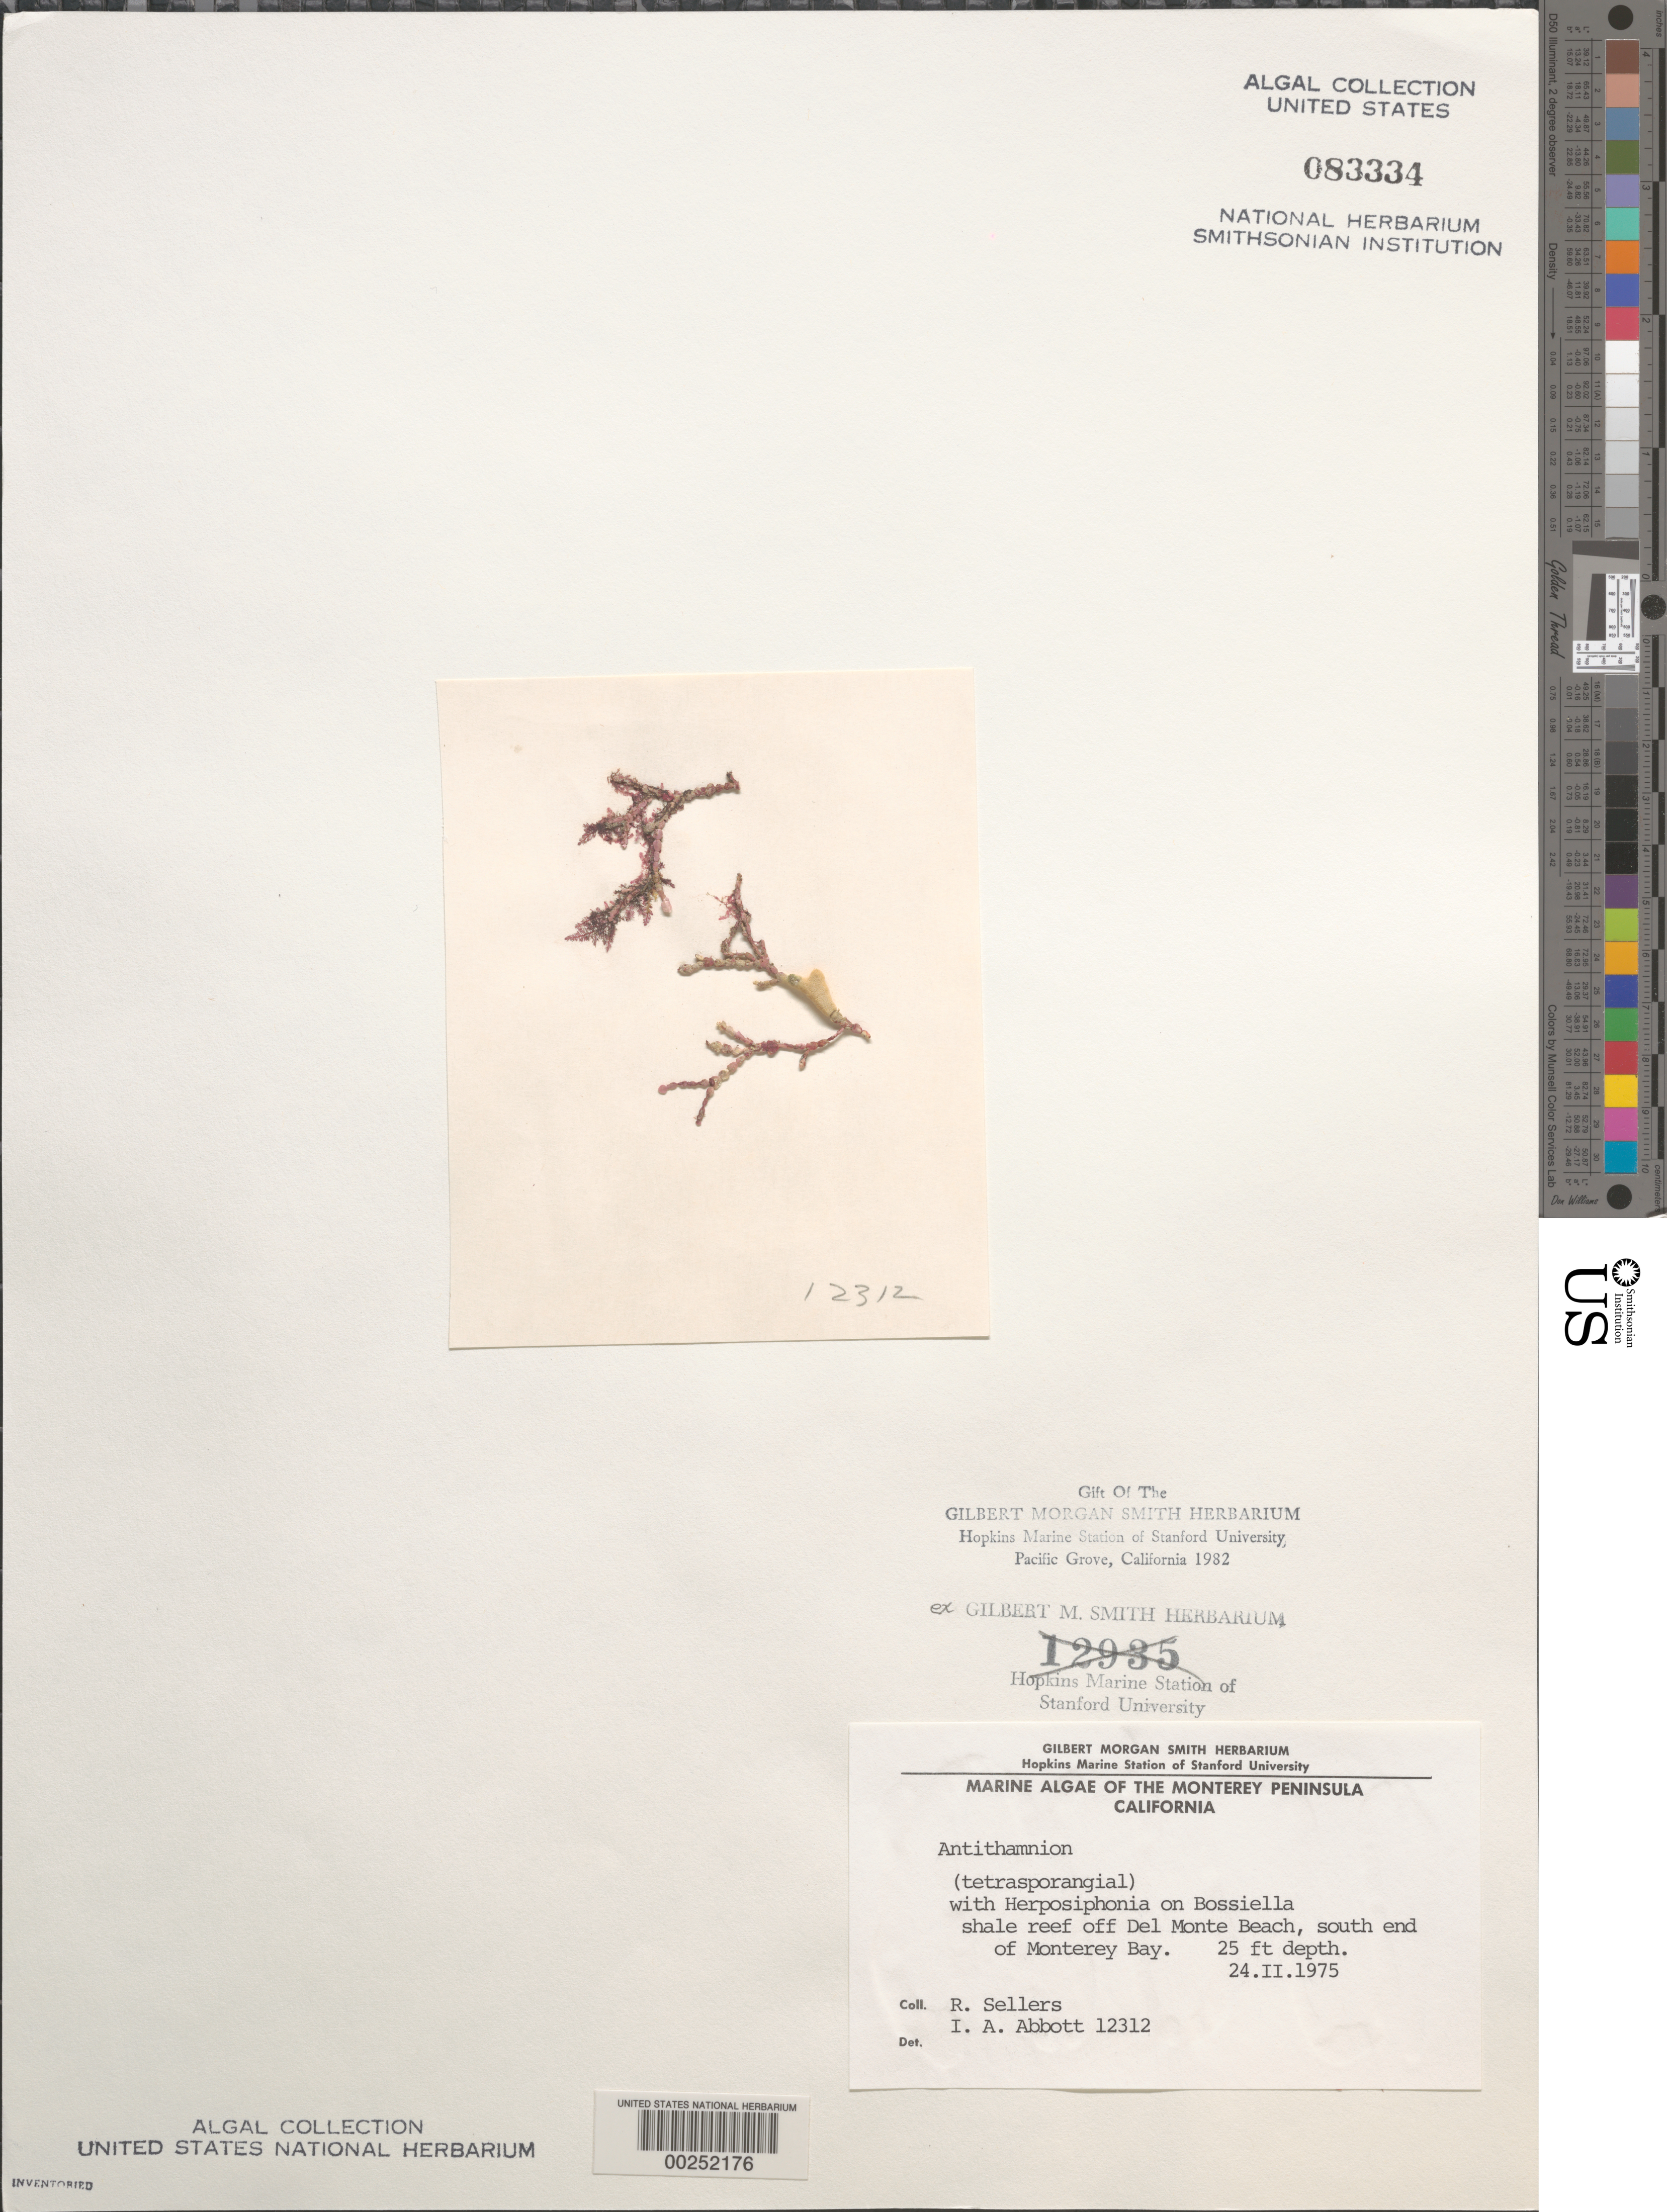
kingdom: Plantae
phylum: Rhodophyta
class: Florideophyceae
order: Ceramiales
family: Ceramiaceae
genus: Antithamnion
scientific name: Antithamnion sp.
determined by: Abbott, Isabella A.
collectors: R. F. Sellers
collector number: IAA 12312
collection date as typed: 24 Feb 1975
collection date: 1975-02-24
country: United States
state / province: California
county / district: Monterey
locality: Monterey Bay, off Del Monte Beach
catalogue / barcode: US 83334